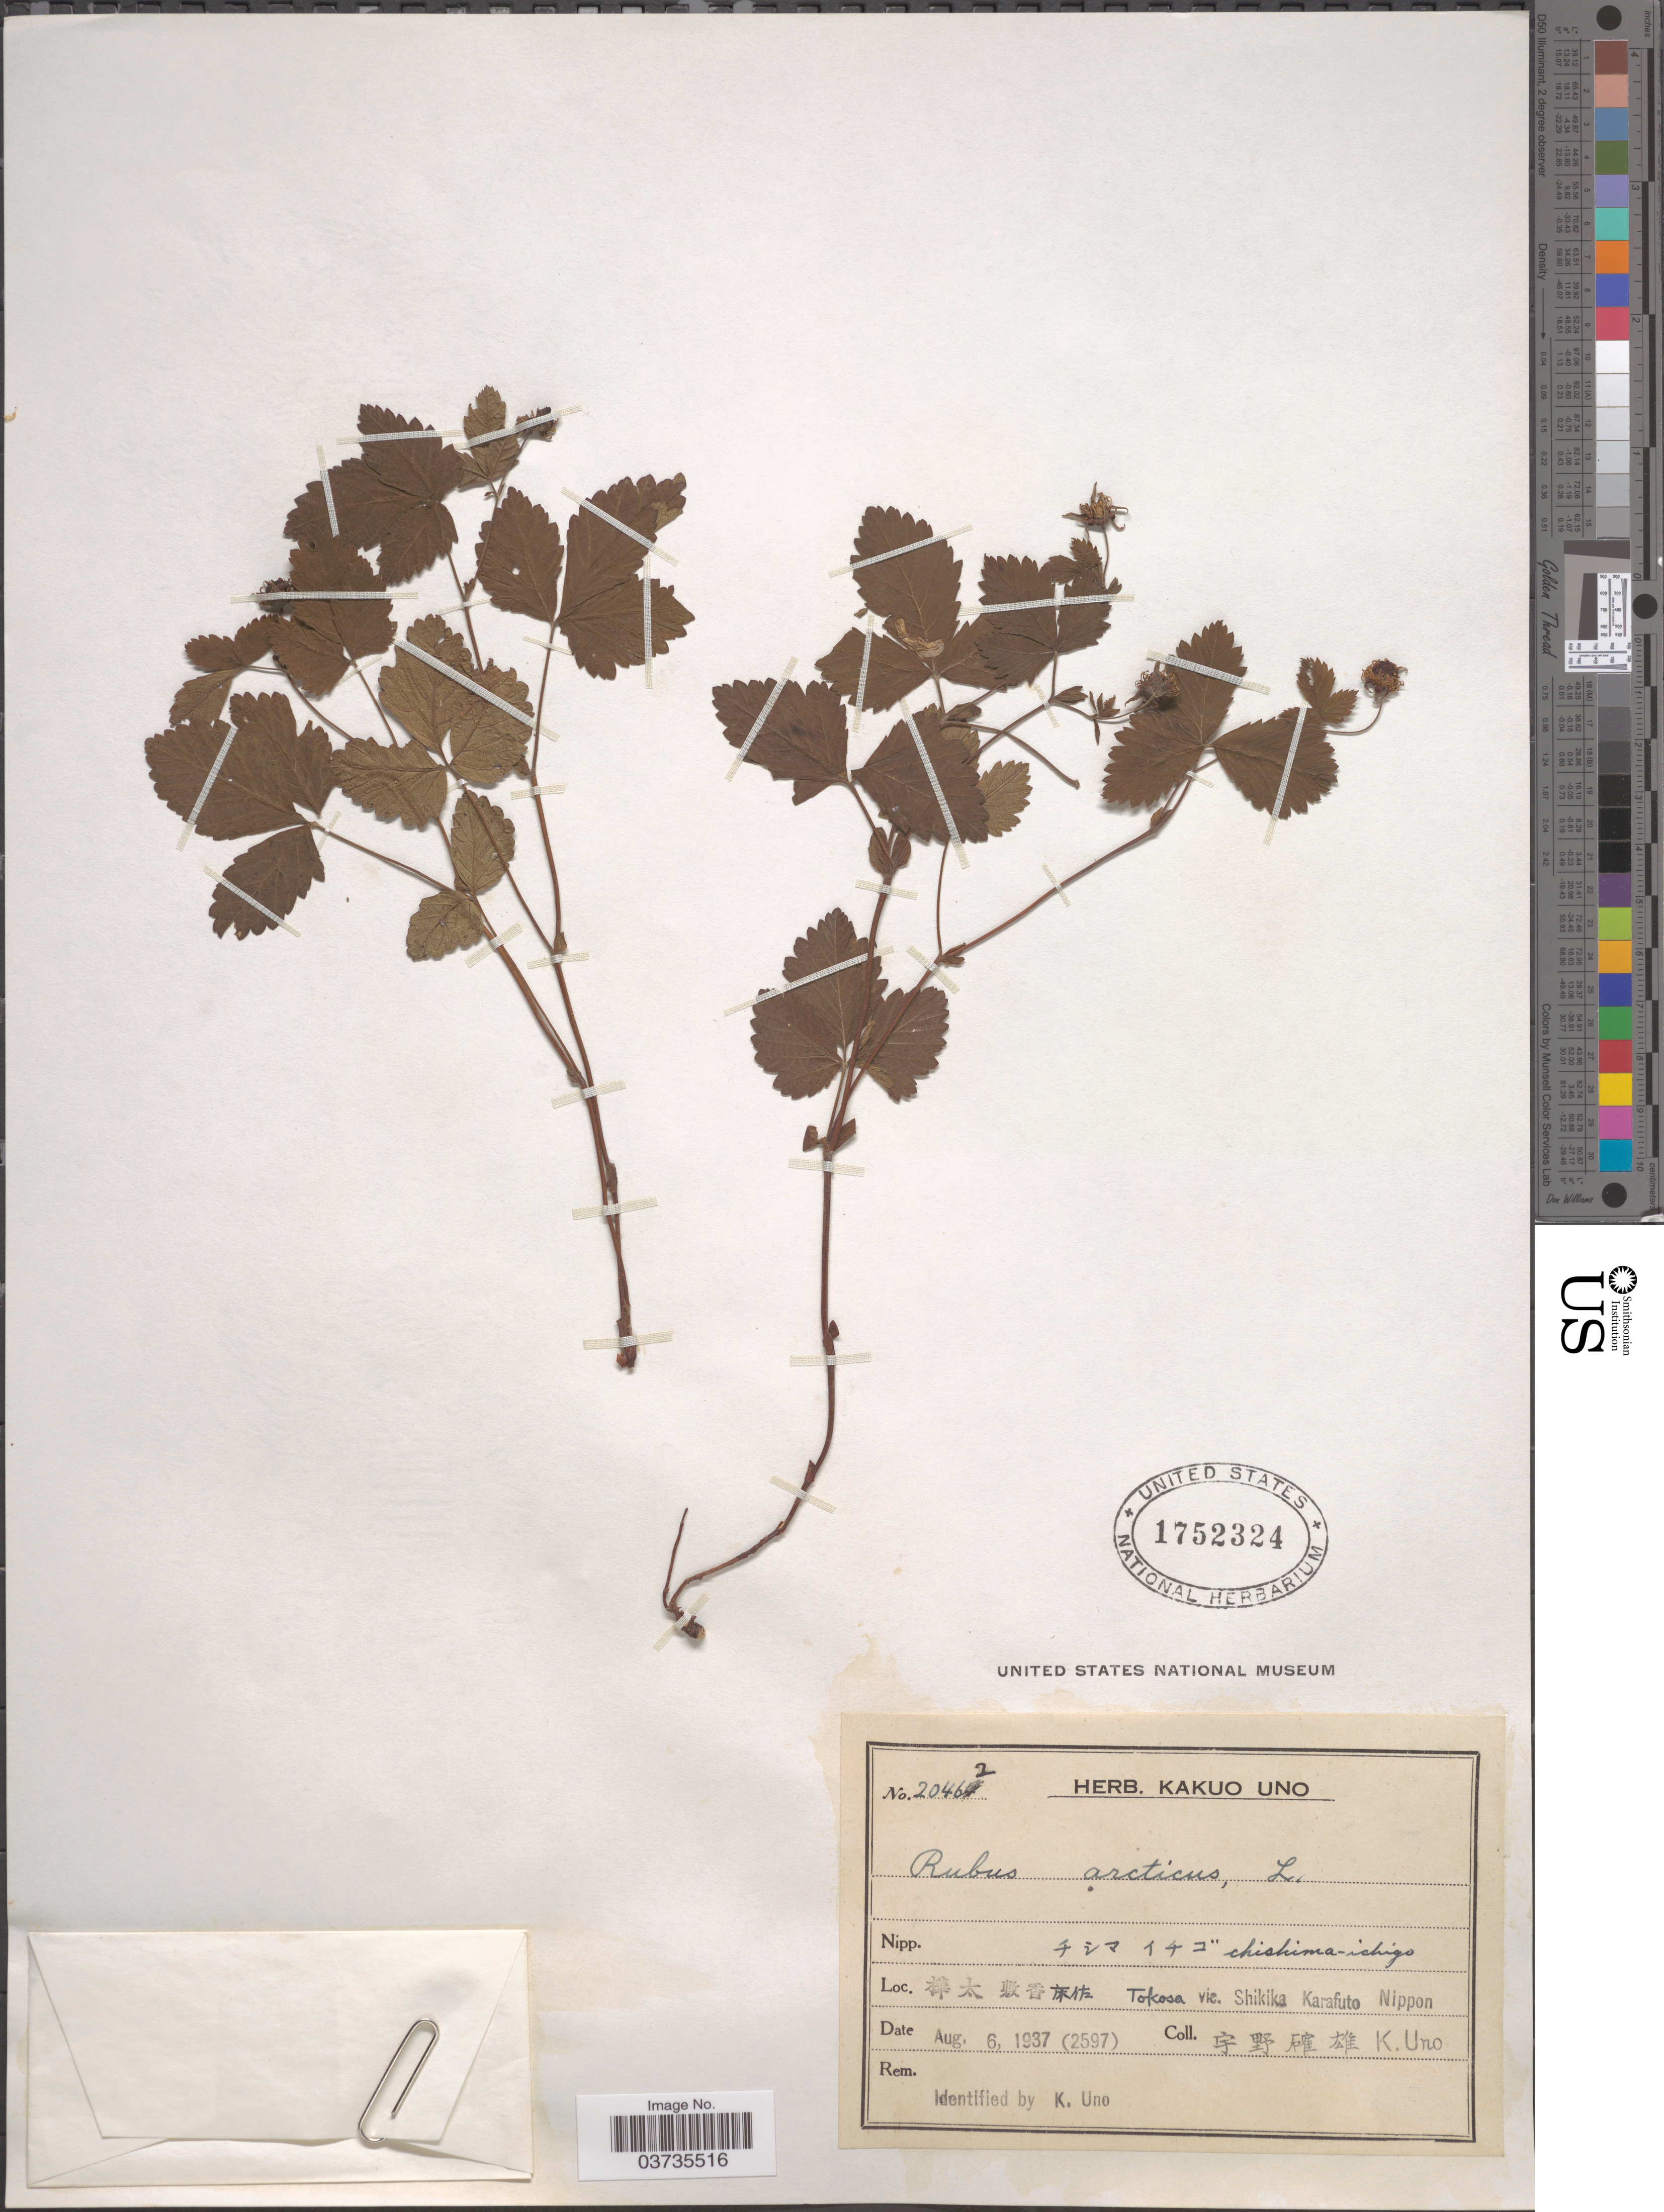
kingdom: Plantae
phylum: Tracheophyta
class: Magnoliopsida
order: Rosales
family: Rosaceae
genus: Rubus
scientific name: Rubus arcticus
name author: L.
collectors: K. Uno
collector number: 2597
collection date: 1937-08-06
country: Japan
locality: X, Tokosa vic. Shikika Karafuto Nippon.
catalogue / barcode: US 1752324